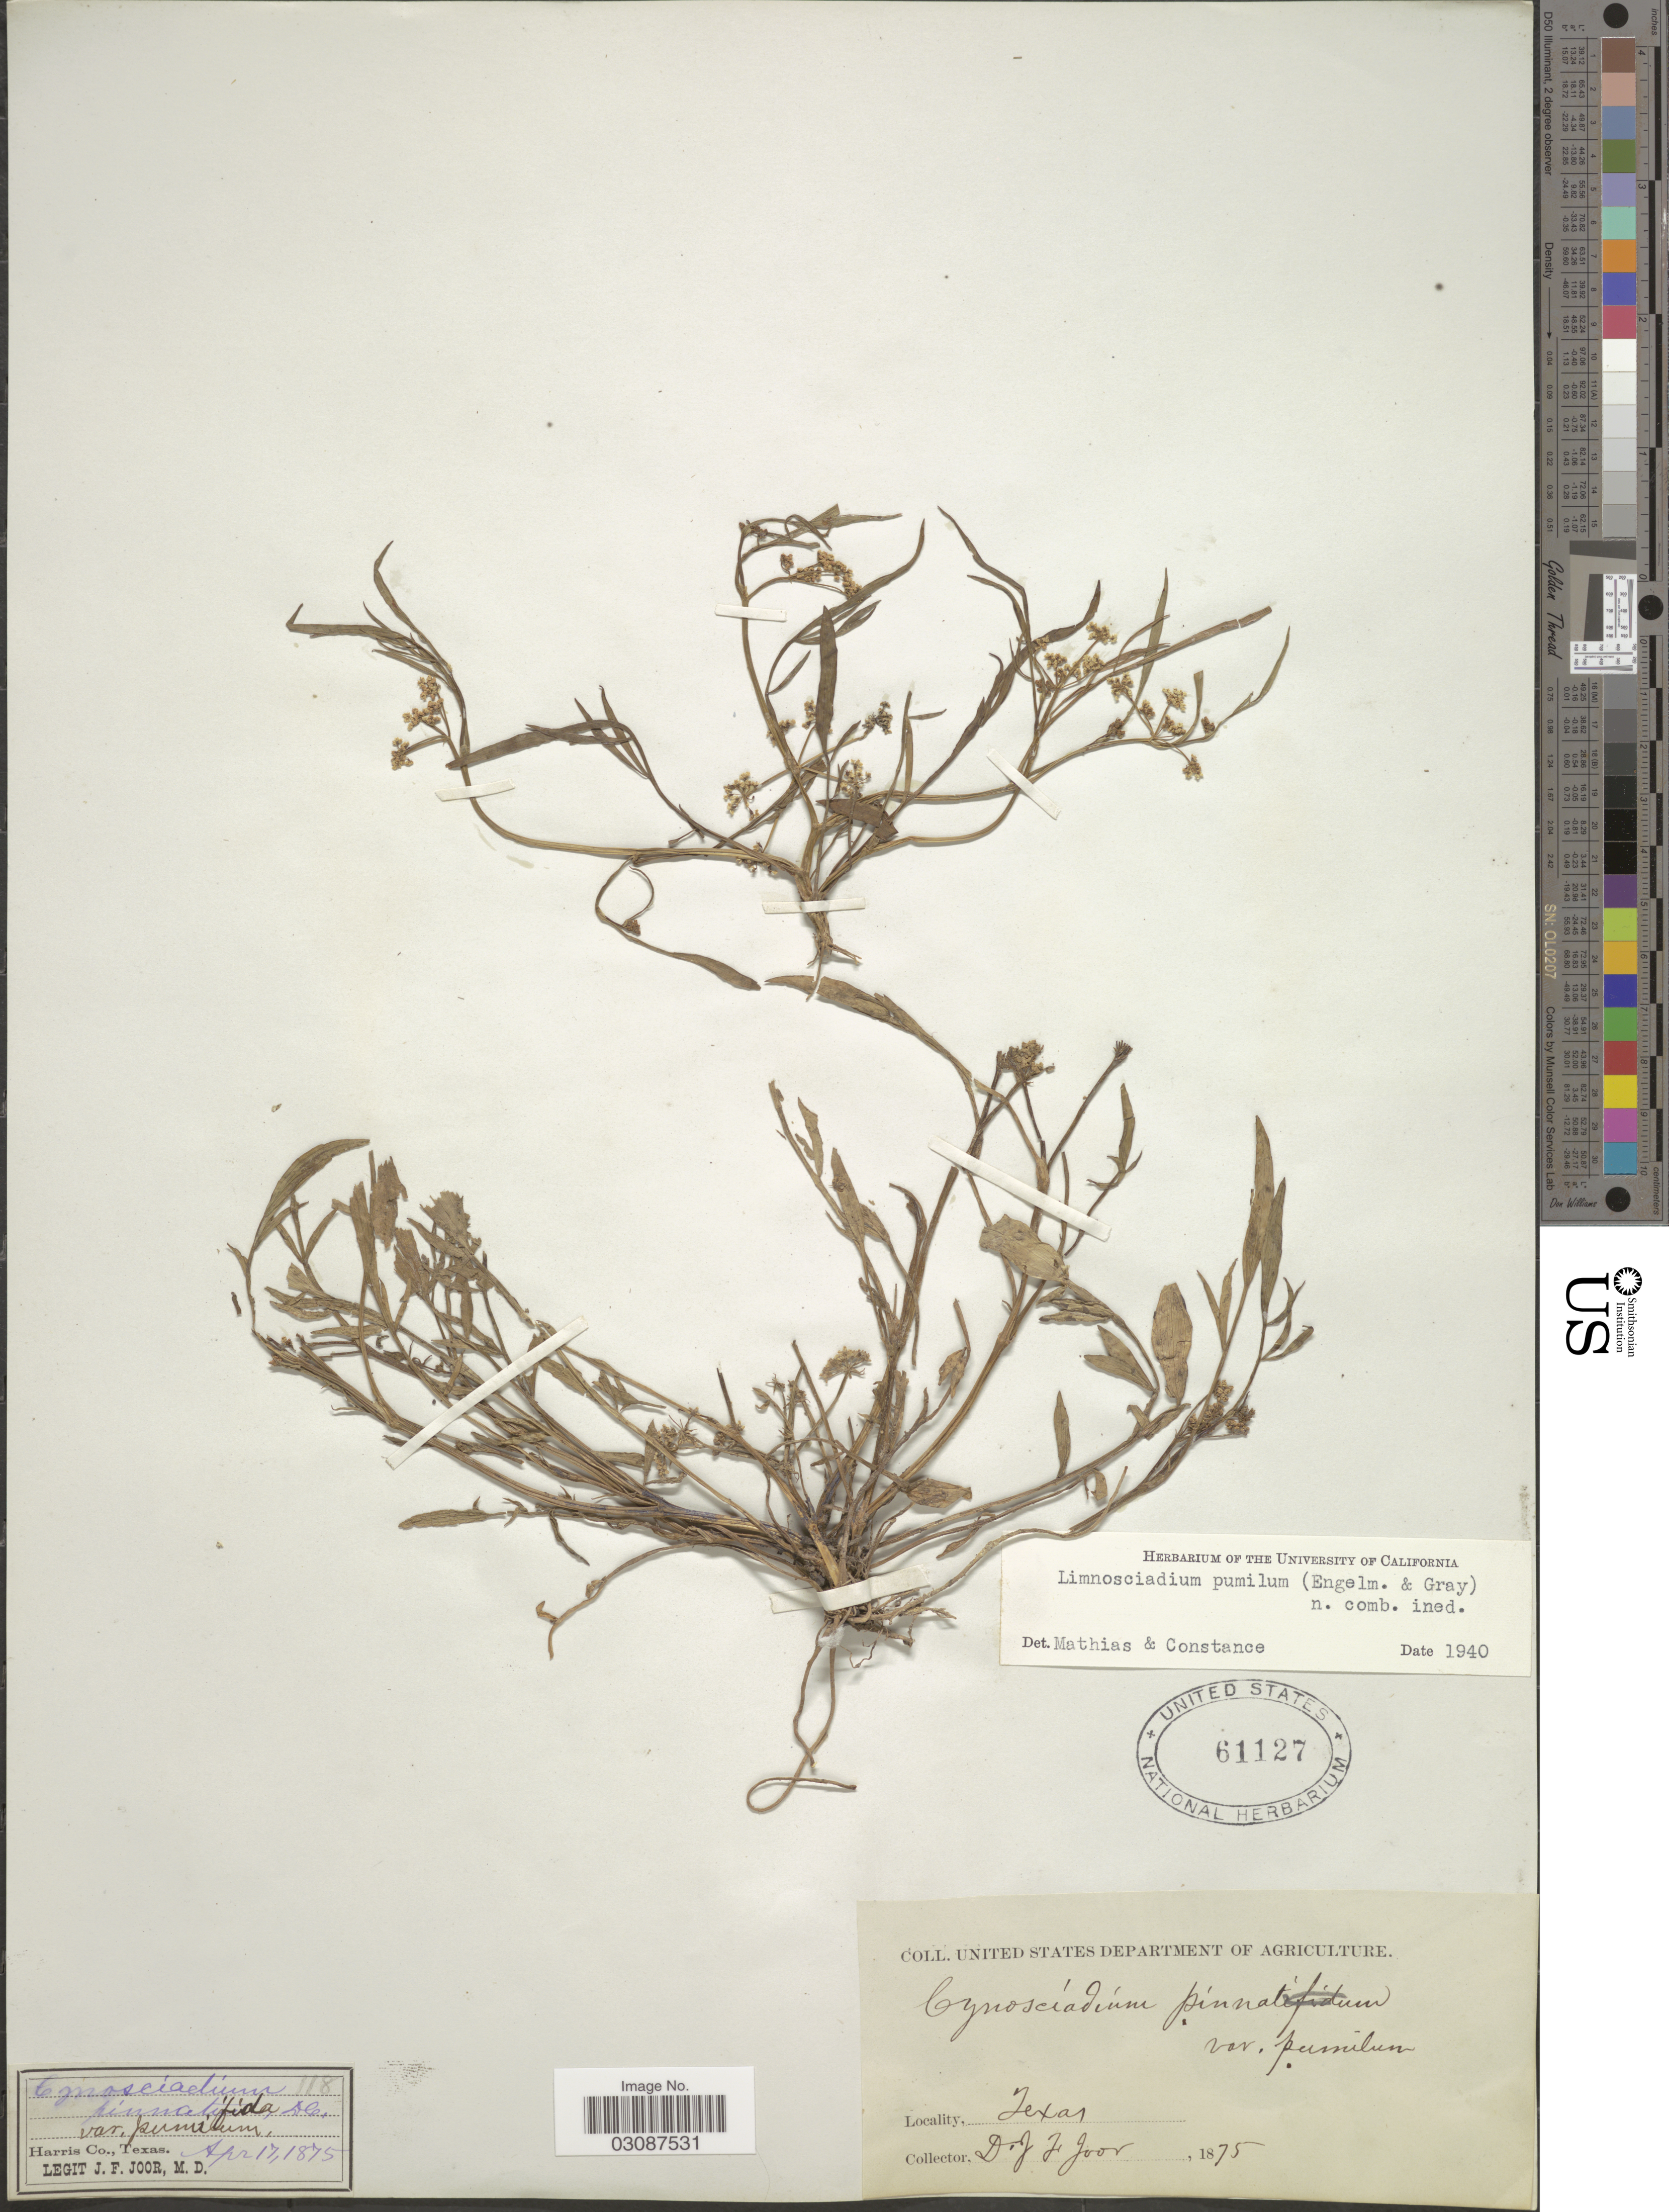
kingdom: Plantae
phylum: Tracheophyta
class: Magnoliopsida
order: Apiales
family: Apiaceae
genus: Limnosciadium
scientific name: Limnosciadium pumilum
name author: (Engelm. & A. Gray) Mathias & Constance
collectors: J. F. Joor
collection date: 1875-04-17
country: United States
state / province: Texas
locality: Harris Co.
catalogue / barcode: US 61127